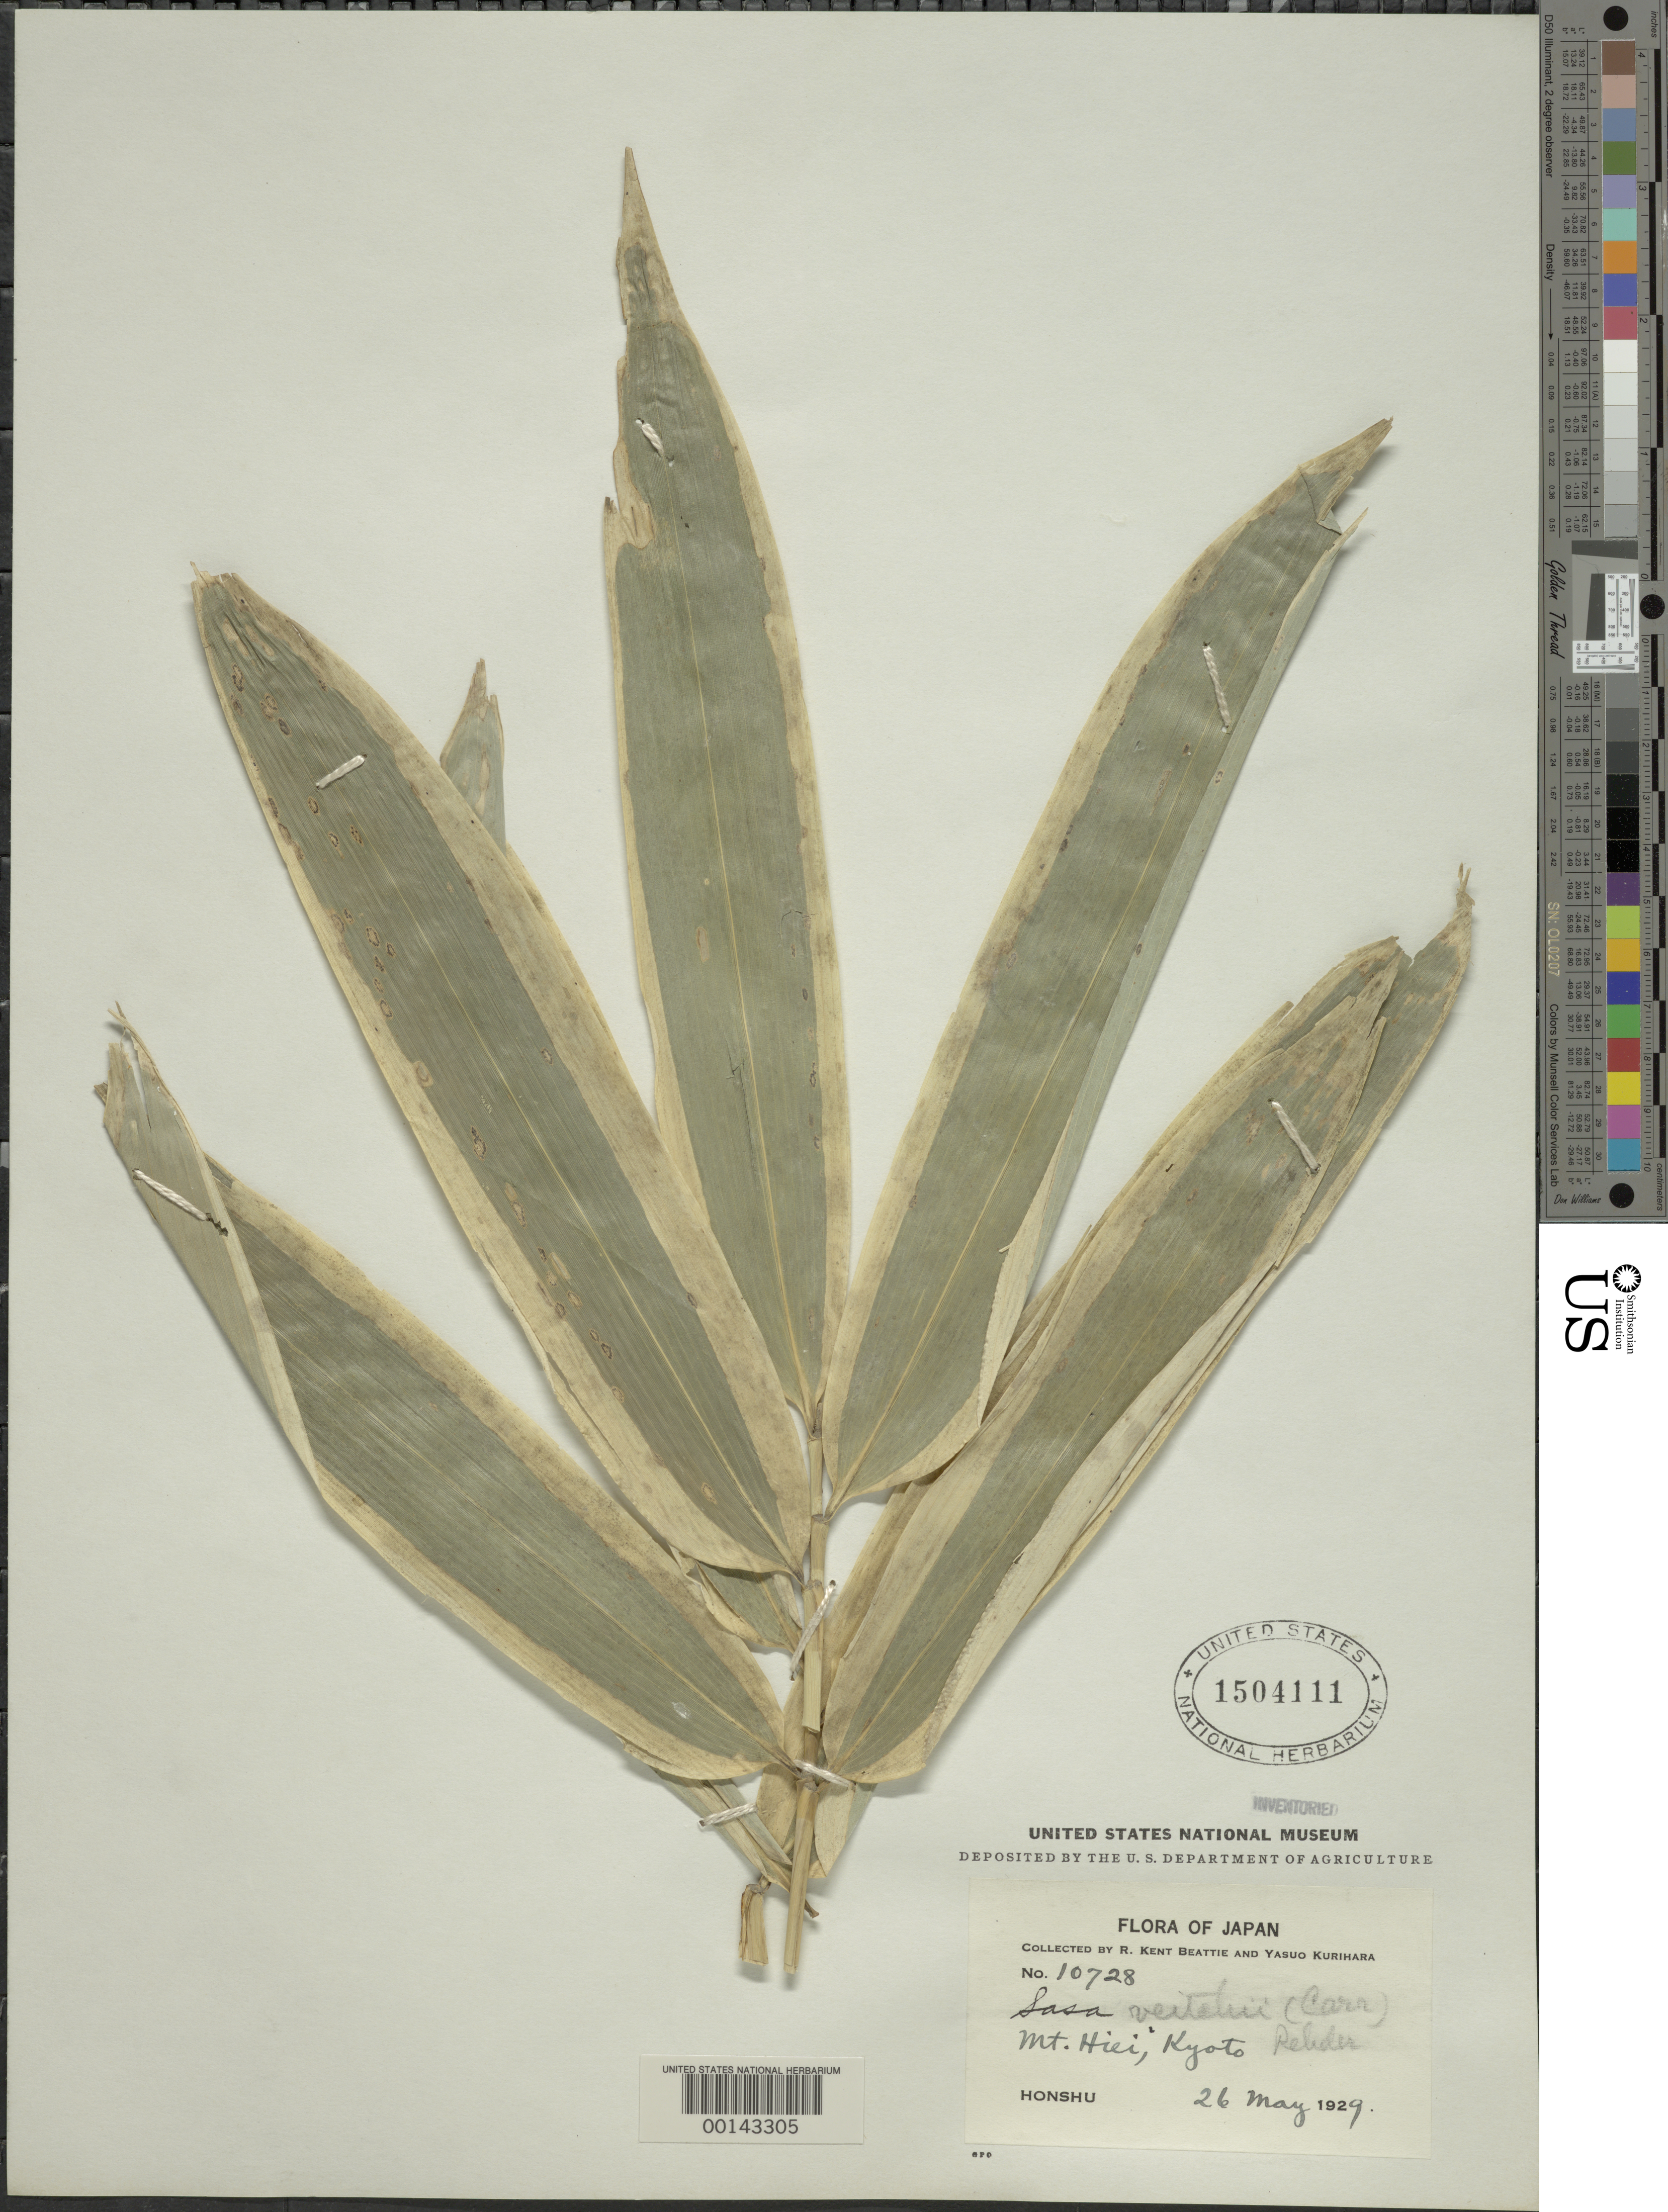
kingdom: Plantae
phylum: Tracheophyta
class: Liliopsida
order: Poales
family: Poaceae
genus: Sasa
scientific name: Sasa veitchii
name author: (Carrière) Rehder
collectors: R. K. Beattie & Y. Kurihara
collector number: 10728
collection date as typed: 26 May 1929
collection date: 1929-05-26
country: Japan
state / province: Kyoto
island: Honshu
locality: Mt. hiei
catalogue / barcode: US 1504111